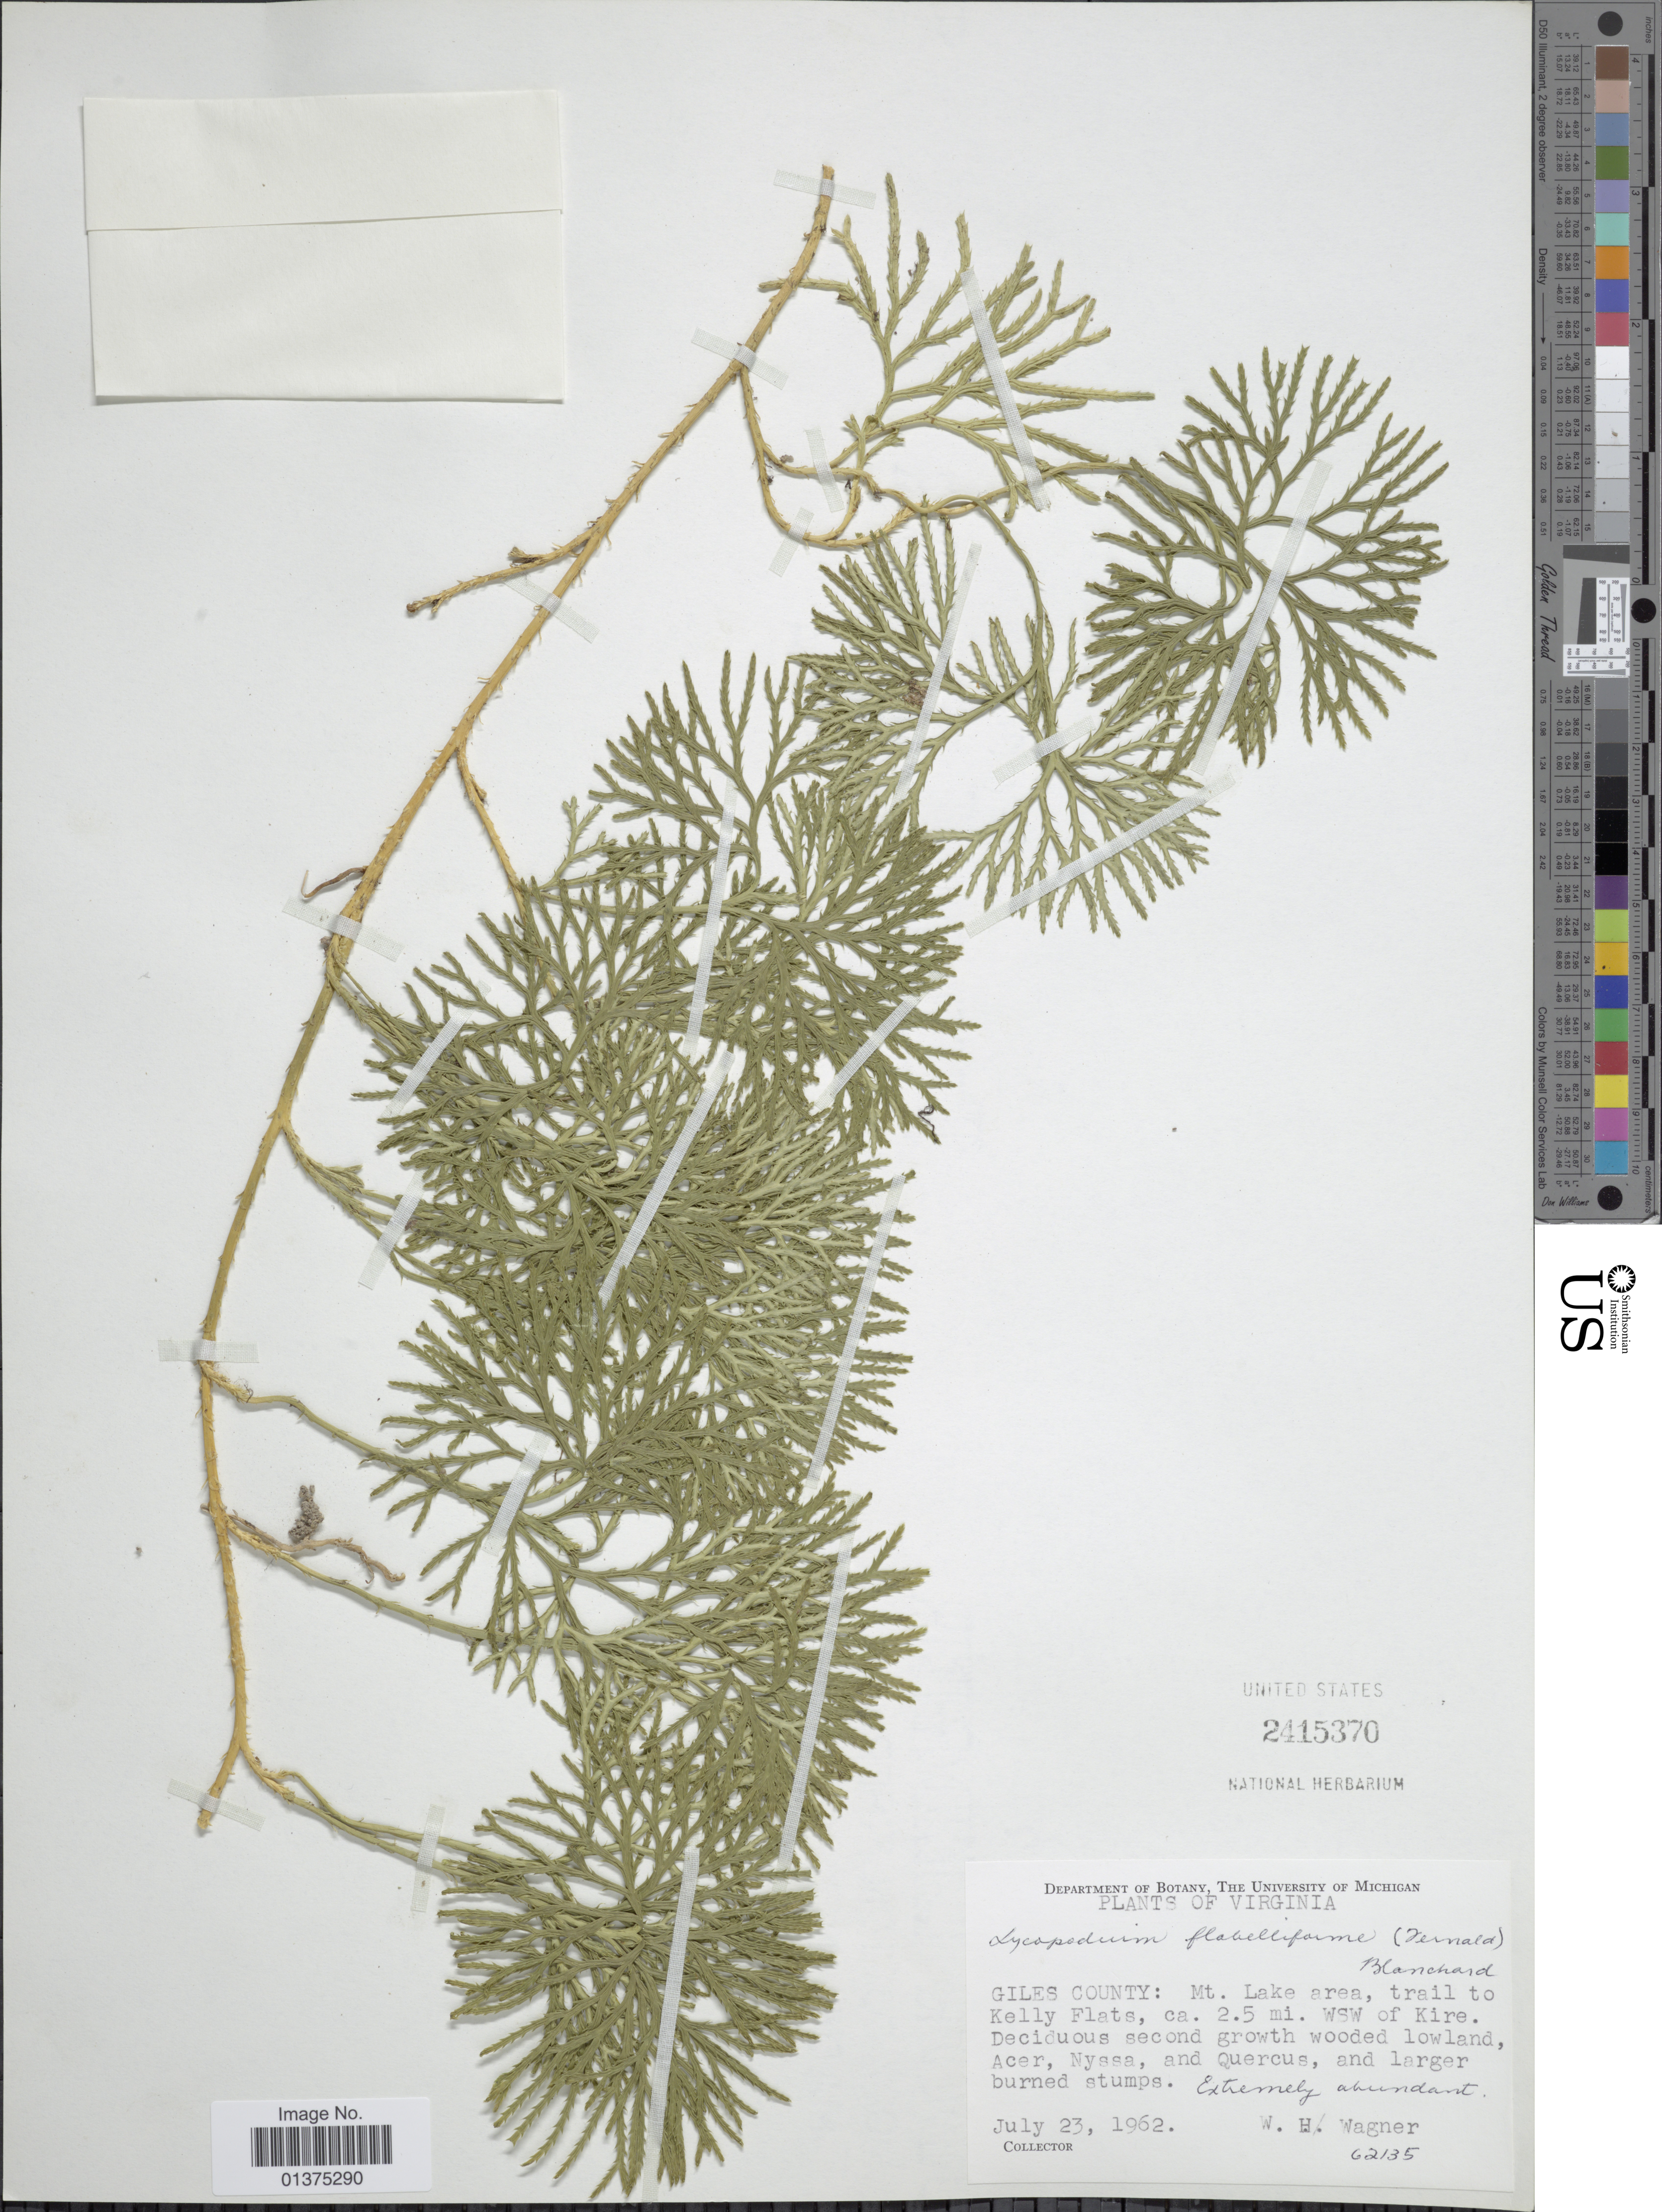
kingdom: Plantae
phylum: Tracheophyta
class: Lycopodiopsida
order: Lycopodiales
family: Lycopodiaceae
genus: Diphasiastrum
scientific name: Diphasiastrum digitatum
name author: (Dill. ex A. Braun) Holub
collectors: W. H. Wagner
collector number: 62135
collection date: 1962-07-23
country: United States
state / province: Virginia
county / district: Giles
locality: Mt Lake area, trail to Kelly Flats, ca 2.5 mi WSW of Kire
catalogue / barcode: US 2415370